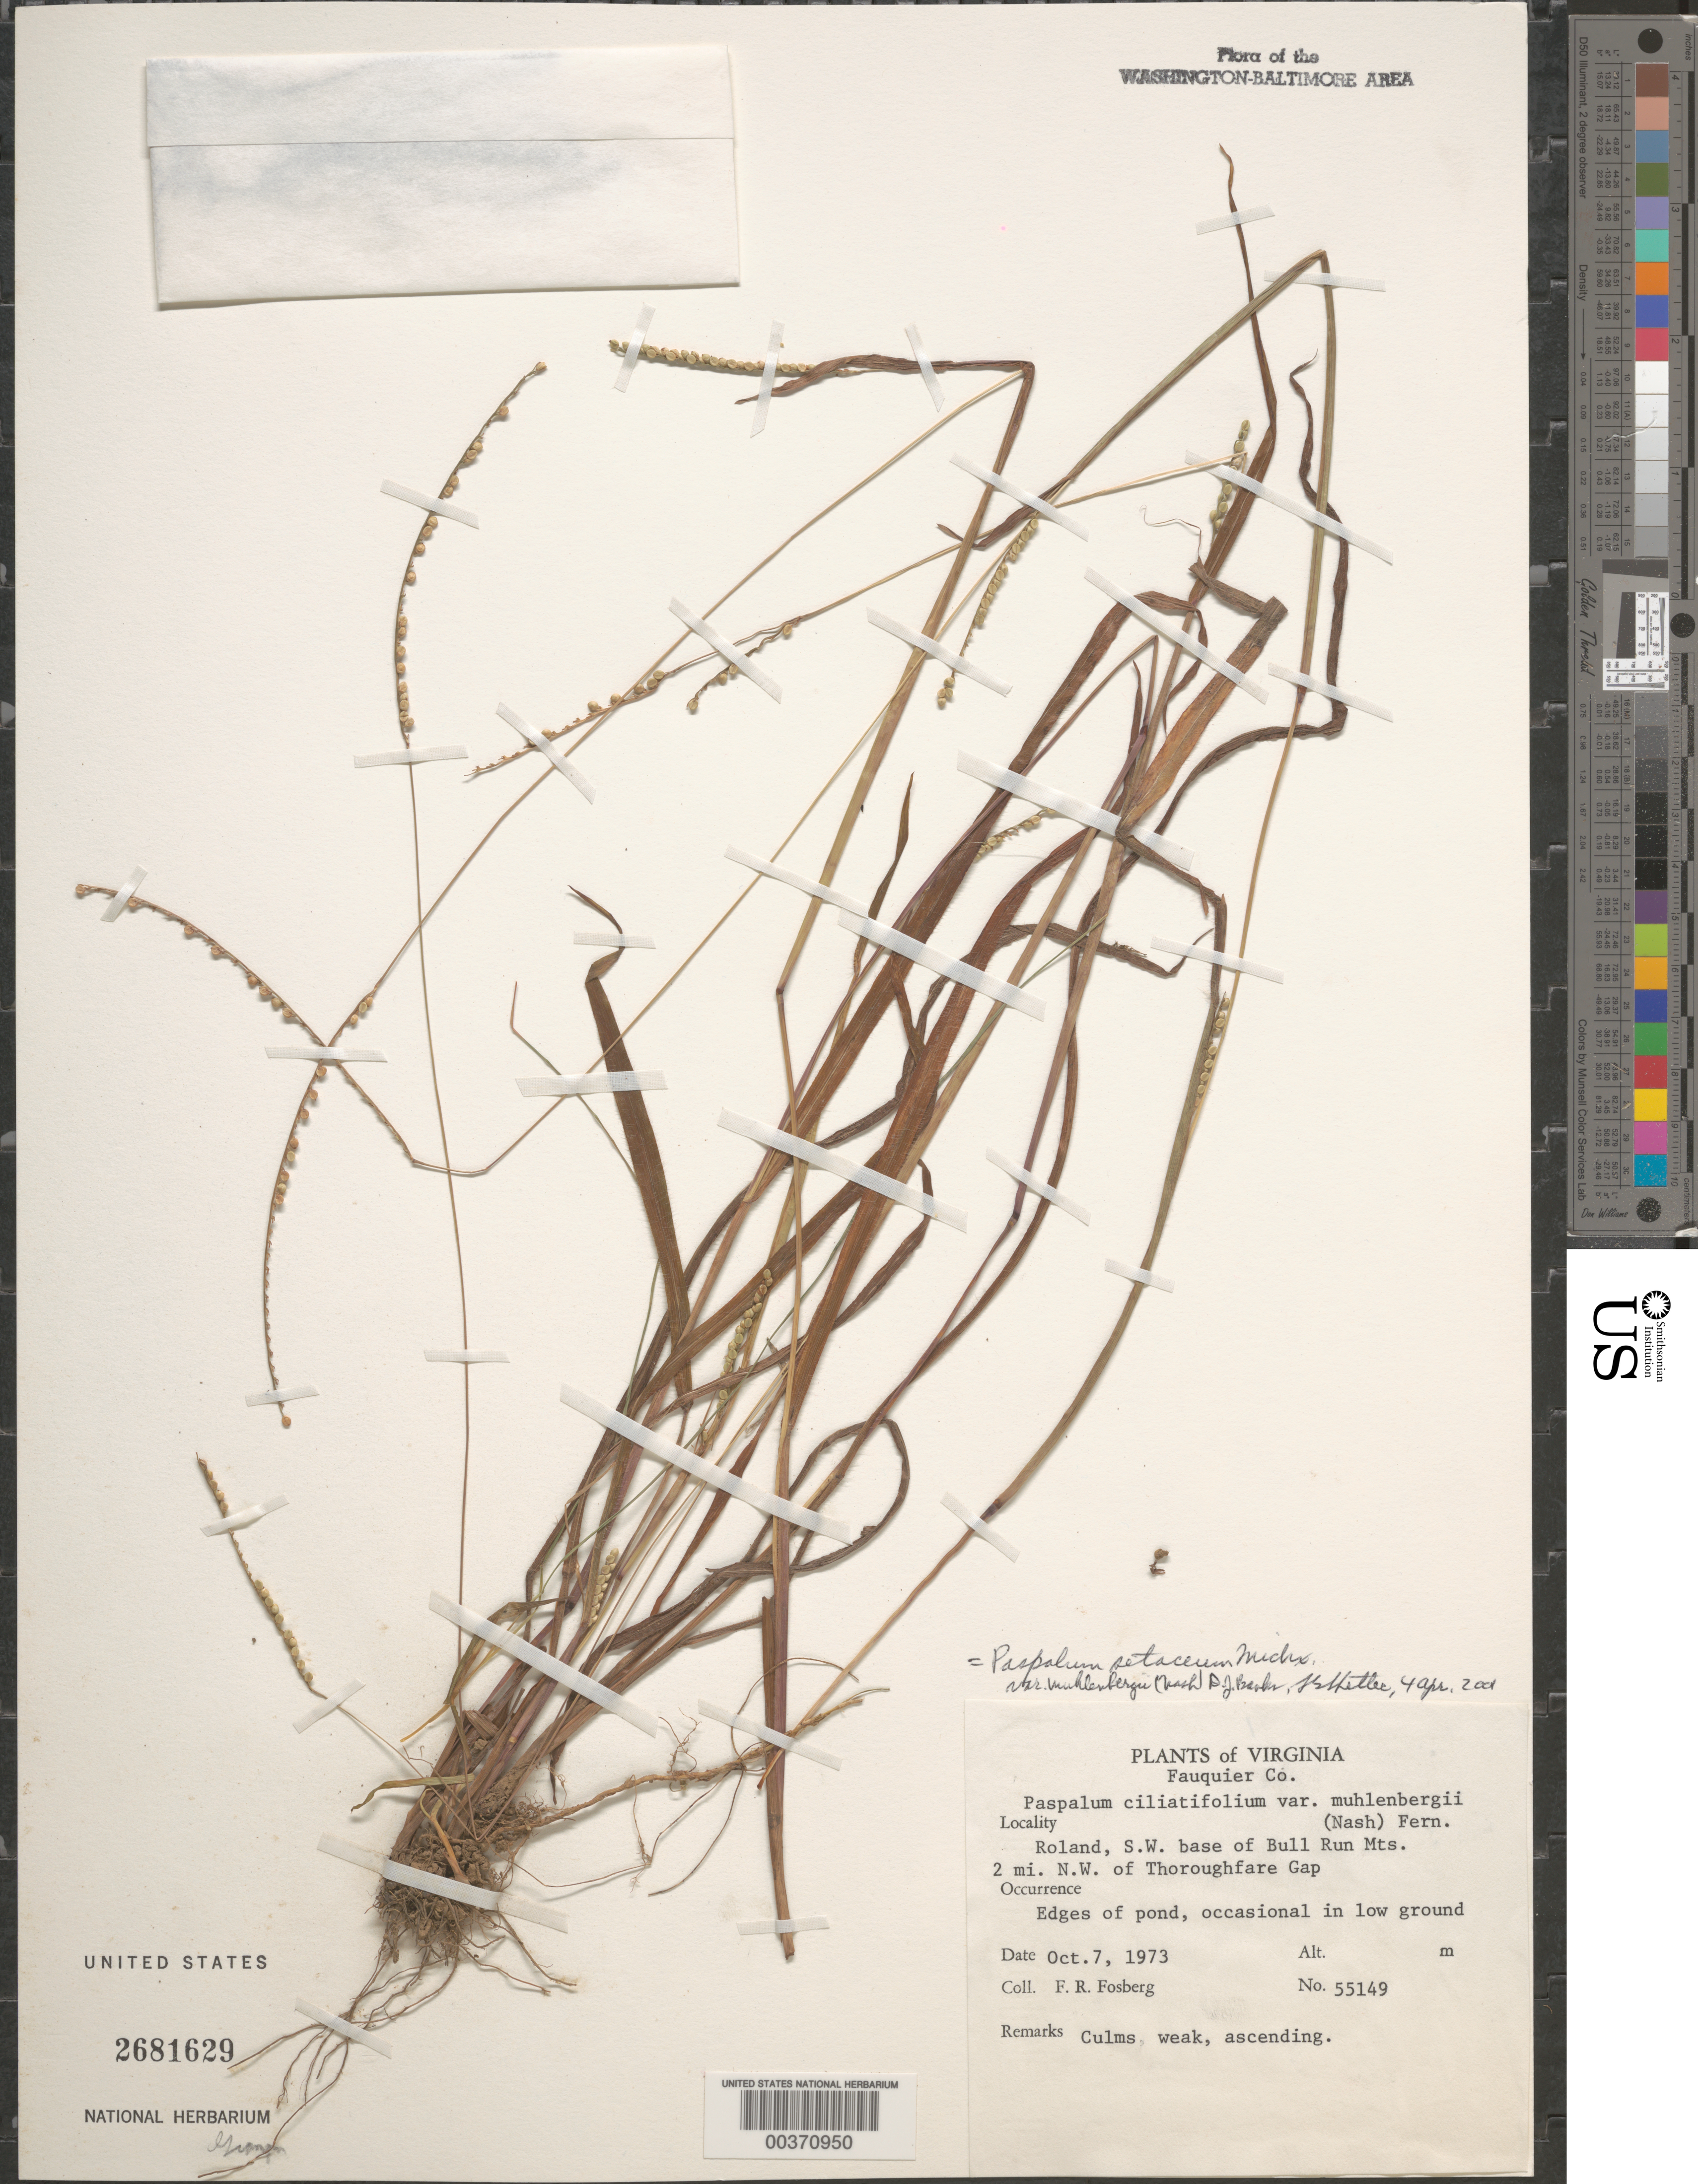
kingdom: Plantae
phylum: Tracheophyta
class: Liliopsida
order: Poales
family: Poaceae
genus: Paspalum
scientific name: Paspalum setaceum var. muhlenbergii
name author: (Nash) D.J. Banks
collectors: F. R. Fosberg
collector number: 55149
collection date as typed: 07 Oct 1973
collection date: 1973-10-07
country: United States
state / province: Virginia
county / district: Fauquier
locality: Roland, northwest of Thorofare Gap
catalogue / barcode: US 2681629